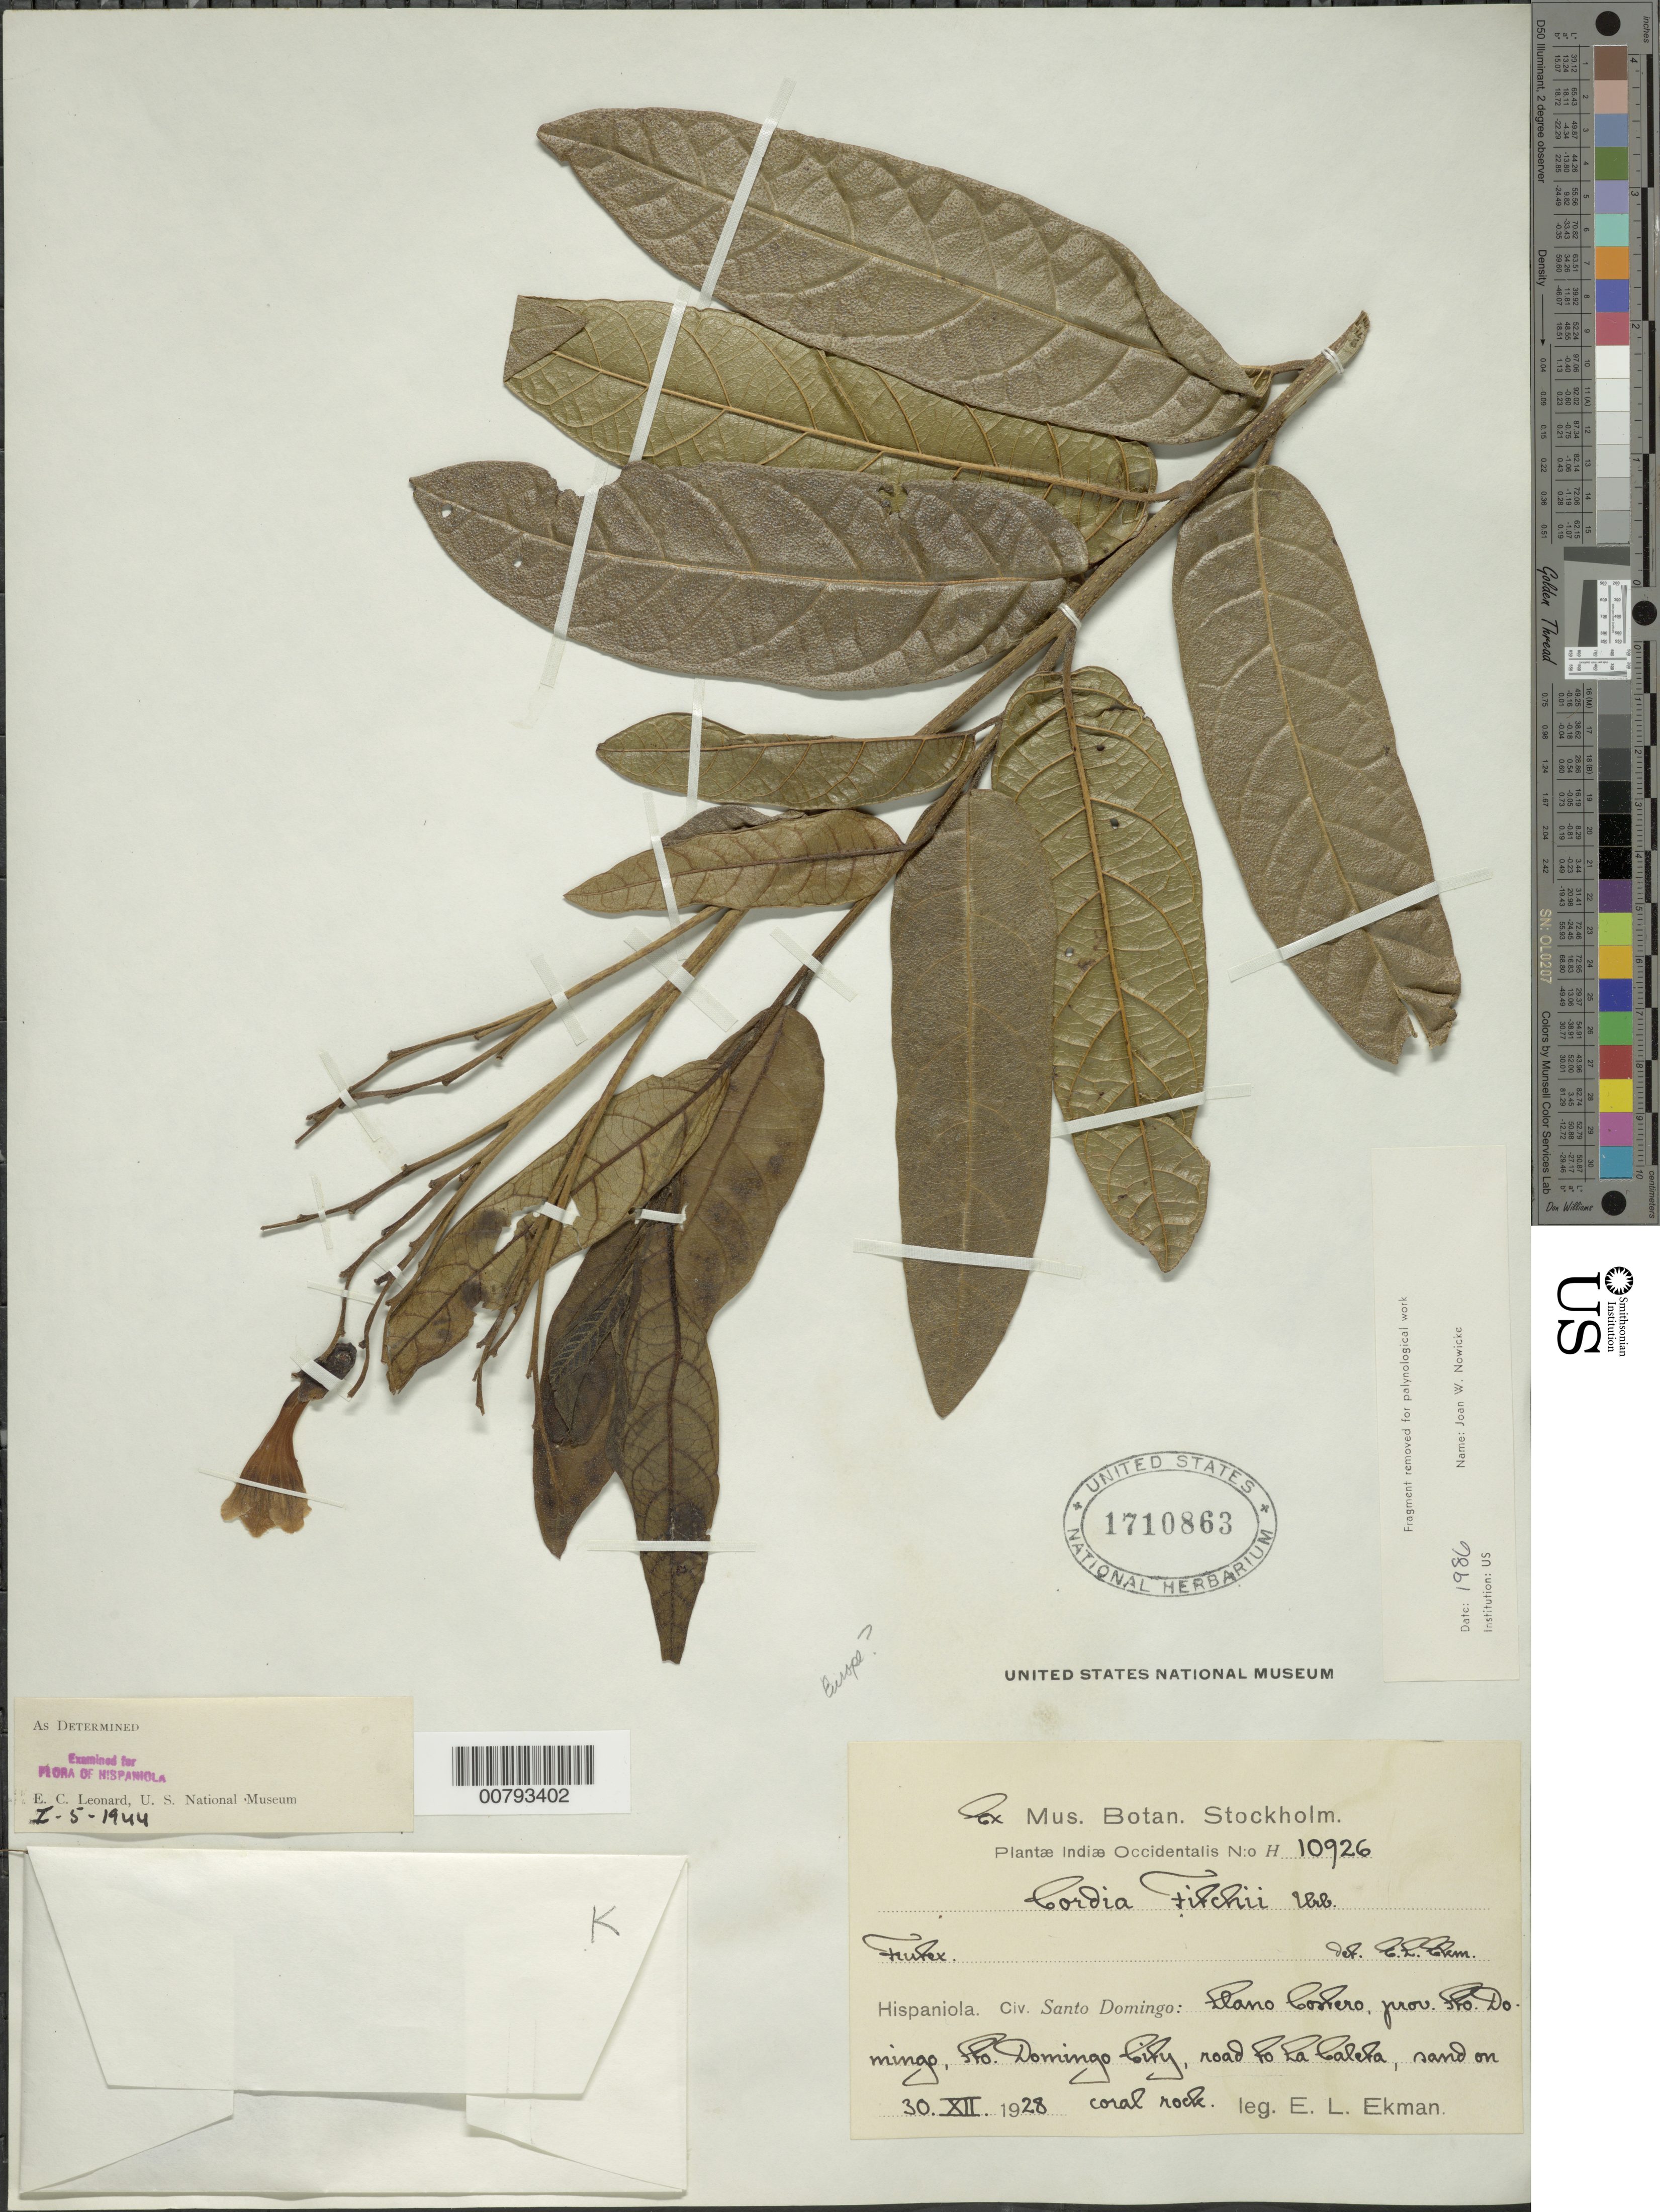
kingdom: Plantae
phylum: Tracheophyta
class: Magnoliopsida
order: Boraginales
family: Cordiaceae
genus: Cordia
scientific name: Cordia fitchii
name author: Urb.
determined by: Leonard, Emery C., (US)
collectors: E. L. Ekman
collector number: H 10926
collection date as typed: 30 Dec 1928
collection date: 1928-12-30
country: Dominican Republic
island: Hispaniola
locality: Llano Costero, Providence of Santo Domingo, Santo Domingo City, road to La Caleta.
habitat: Sand on coral rock.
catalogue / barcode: US 1710863